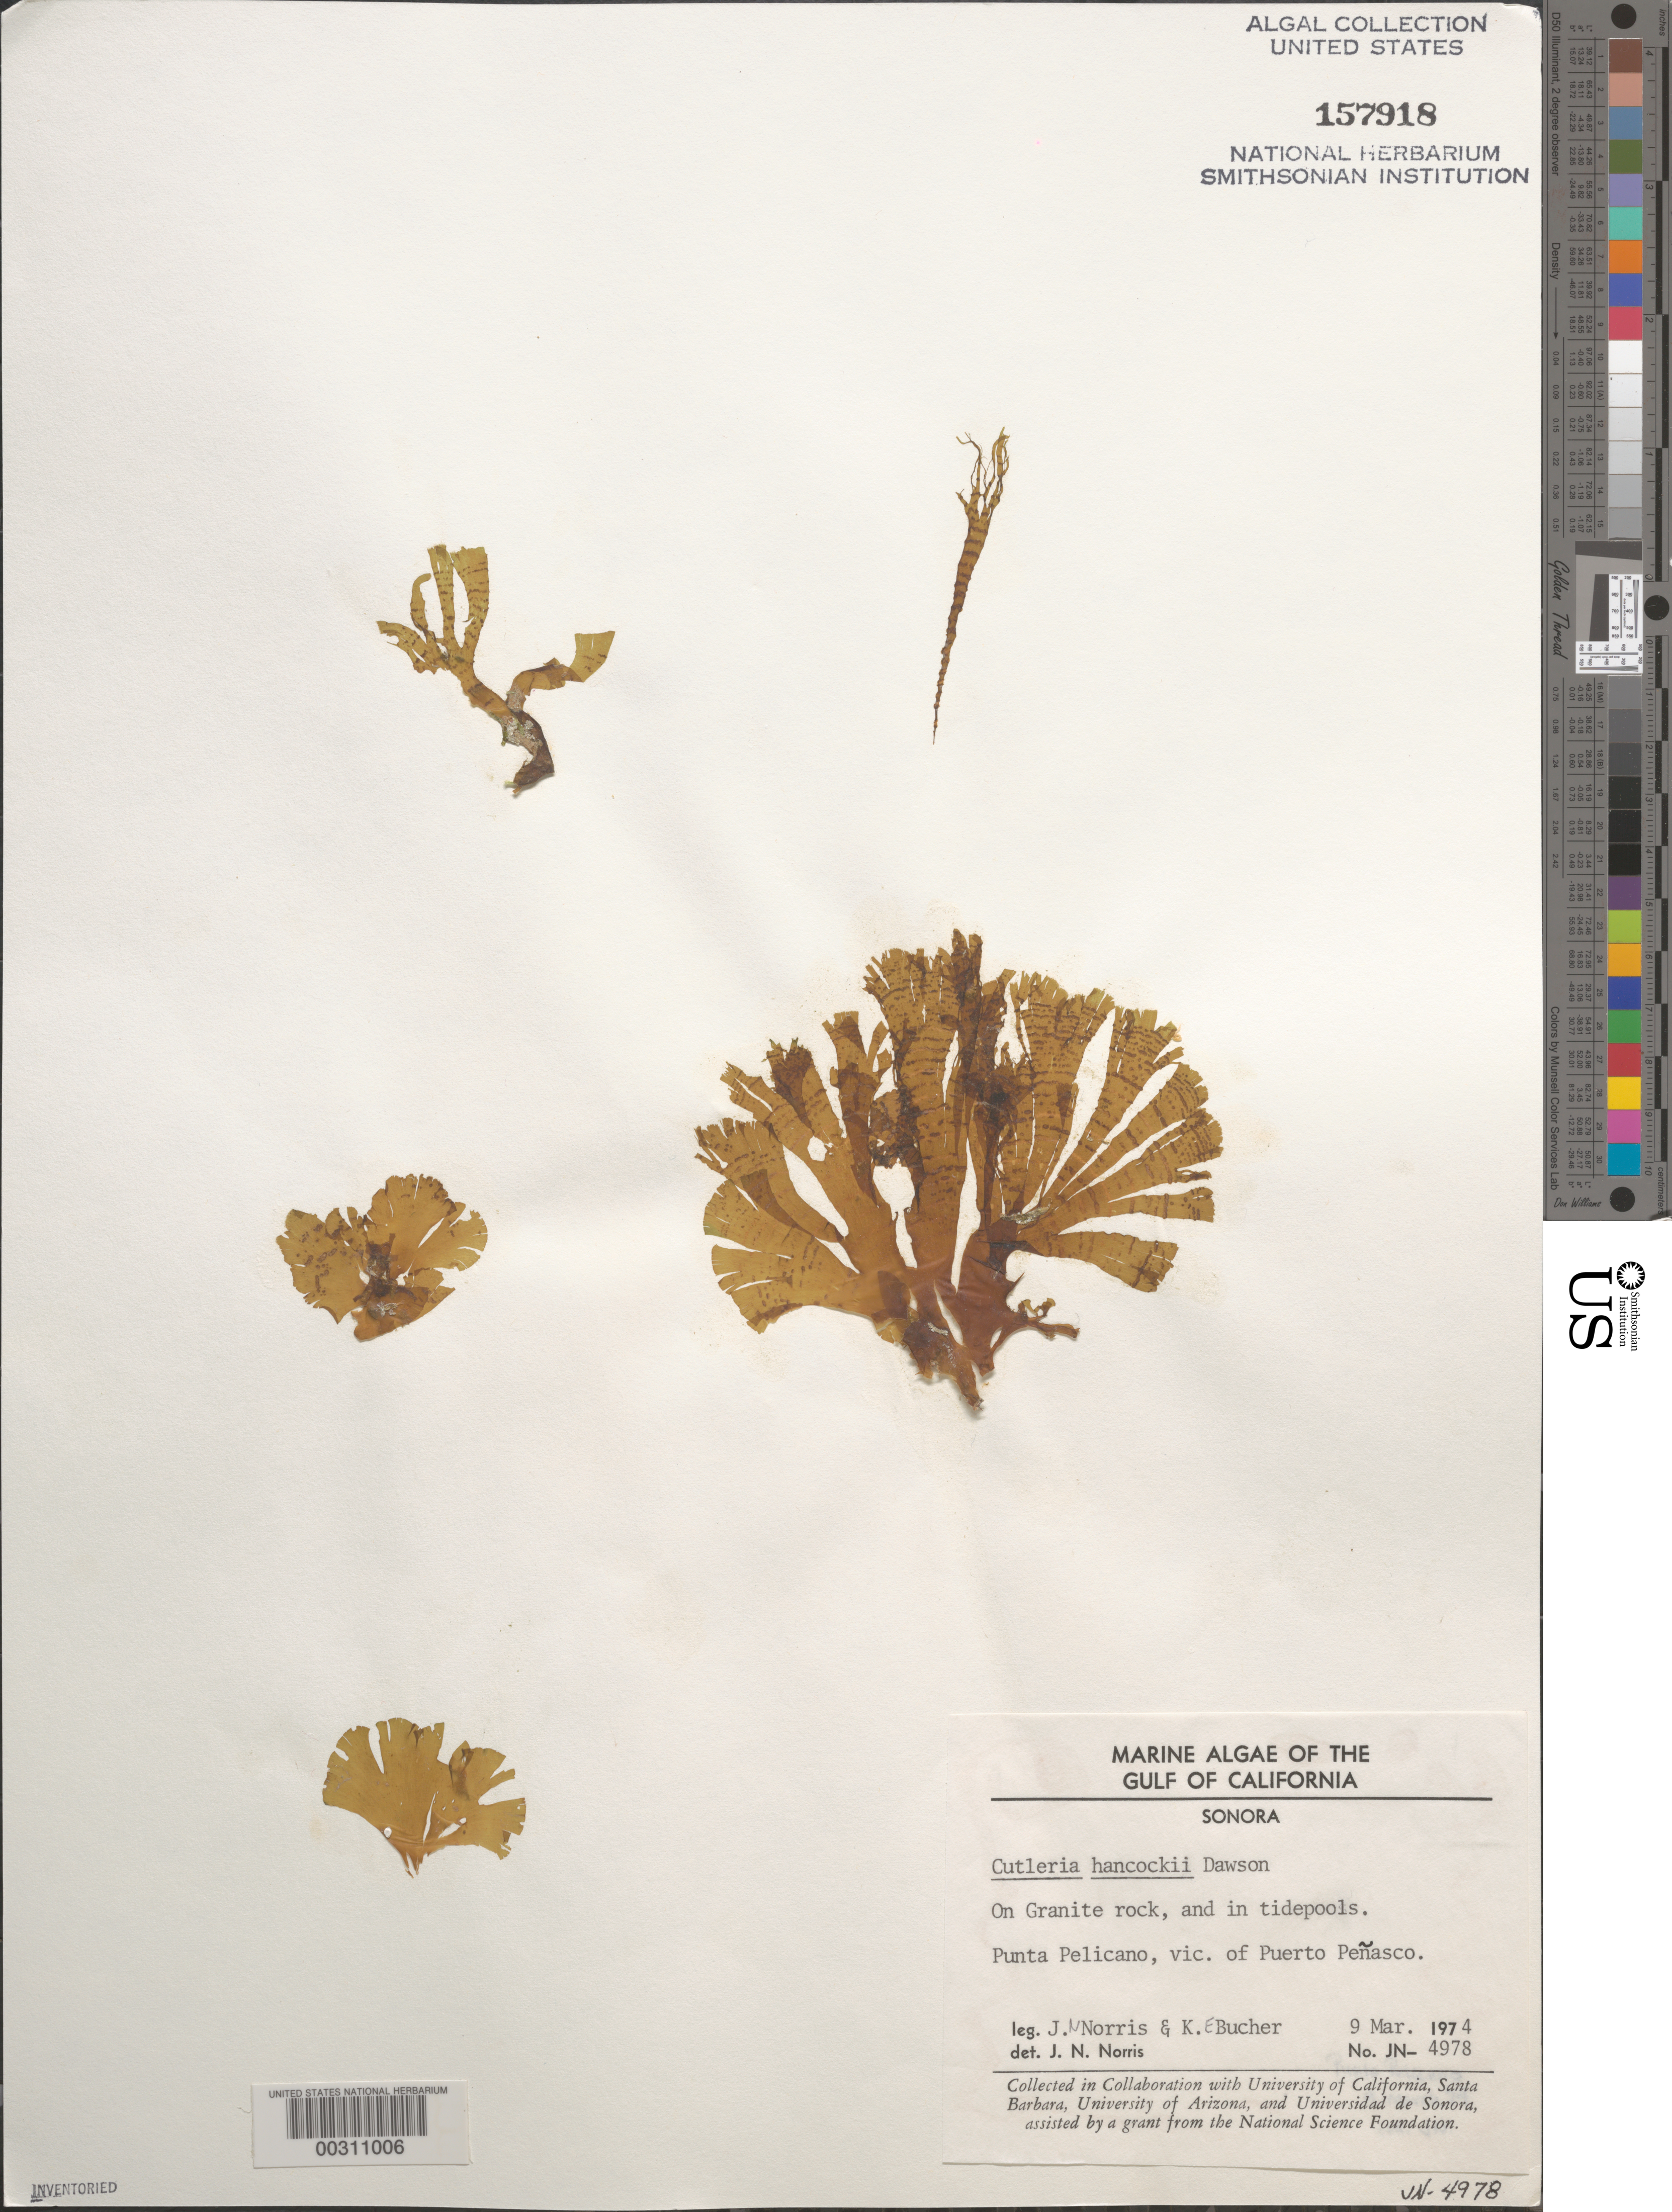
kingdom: Chromista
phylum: Ochrophyta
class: Phaeophyceae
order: Cutleriales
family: Cutleriaceae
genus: Cutleria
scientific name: Cutleria hancockii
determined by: Norris, James N.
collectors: J. N. Norris & K. E. Bucher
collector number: JN-4978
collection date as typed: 09 Mar 1974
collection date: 1974-03-09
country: Mexico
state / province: Sonora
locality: Punta Pelicano, Puerto Penasco area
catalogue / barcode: US 157918